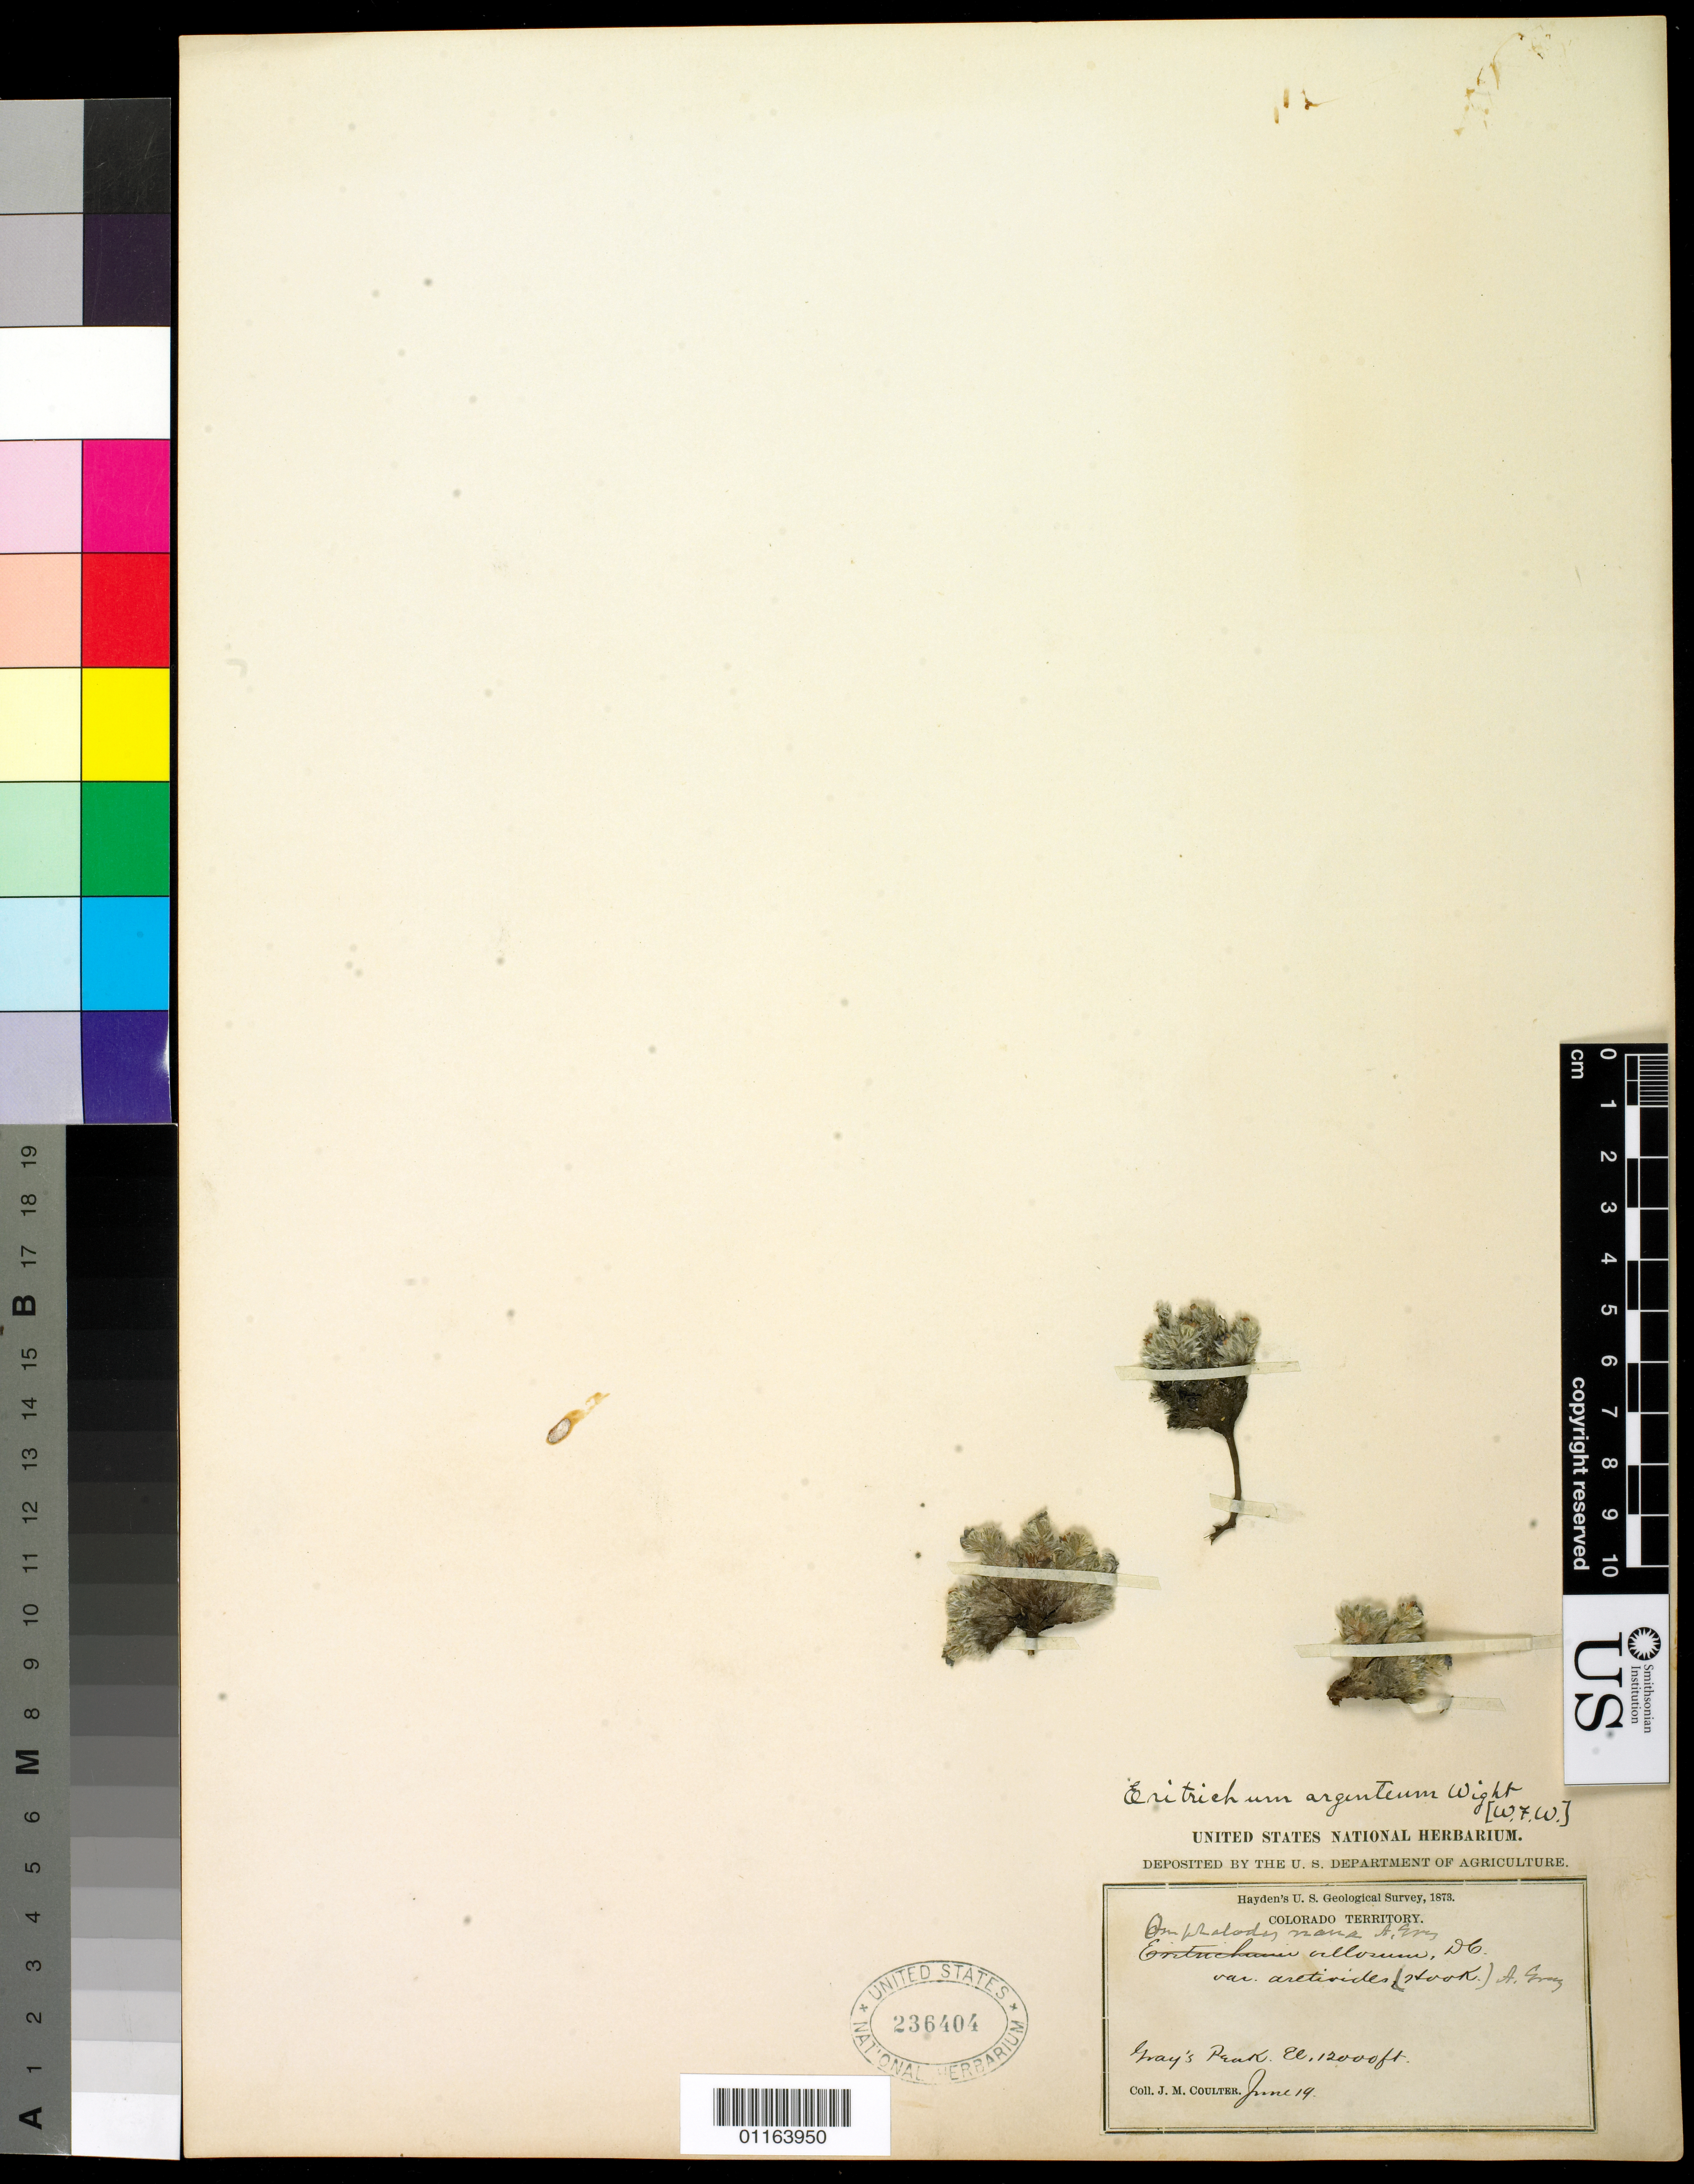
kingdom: Plantae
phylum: Tracheophyta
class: Magnoliopsida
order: Boraginales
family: Boraginaceae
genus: Eritrichium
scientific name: Eritrichium argenteum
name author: W. Wight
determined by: Murray, D. F.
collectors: J. M. Coulter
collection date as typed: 19 Jun 1873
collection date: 1873-06-19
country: United States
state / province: Colorado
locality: Gray's Park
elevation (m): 3658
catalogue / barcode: US 236404